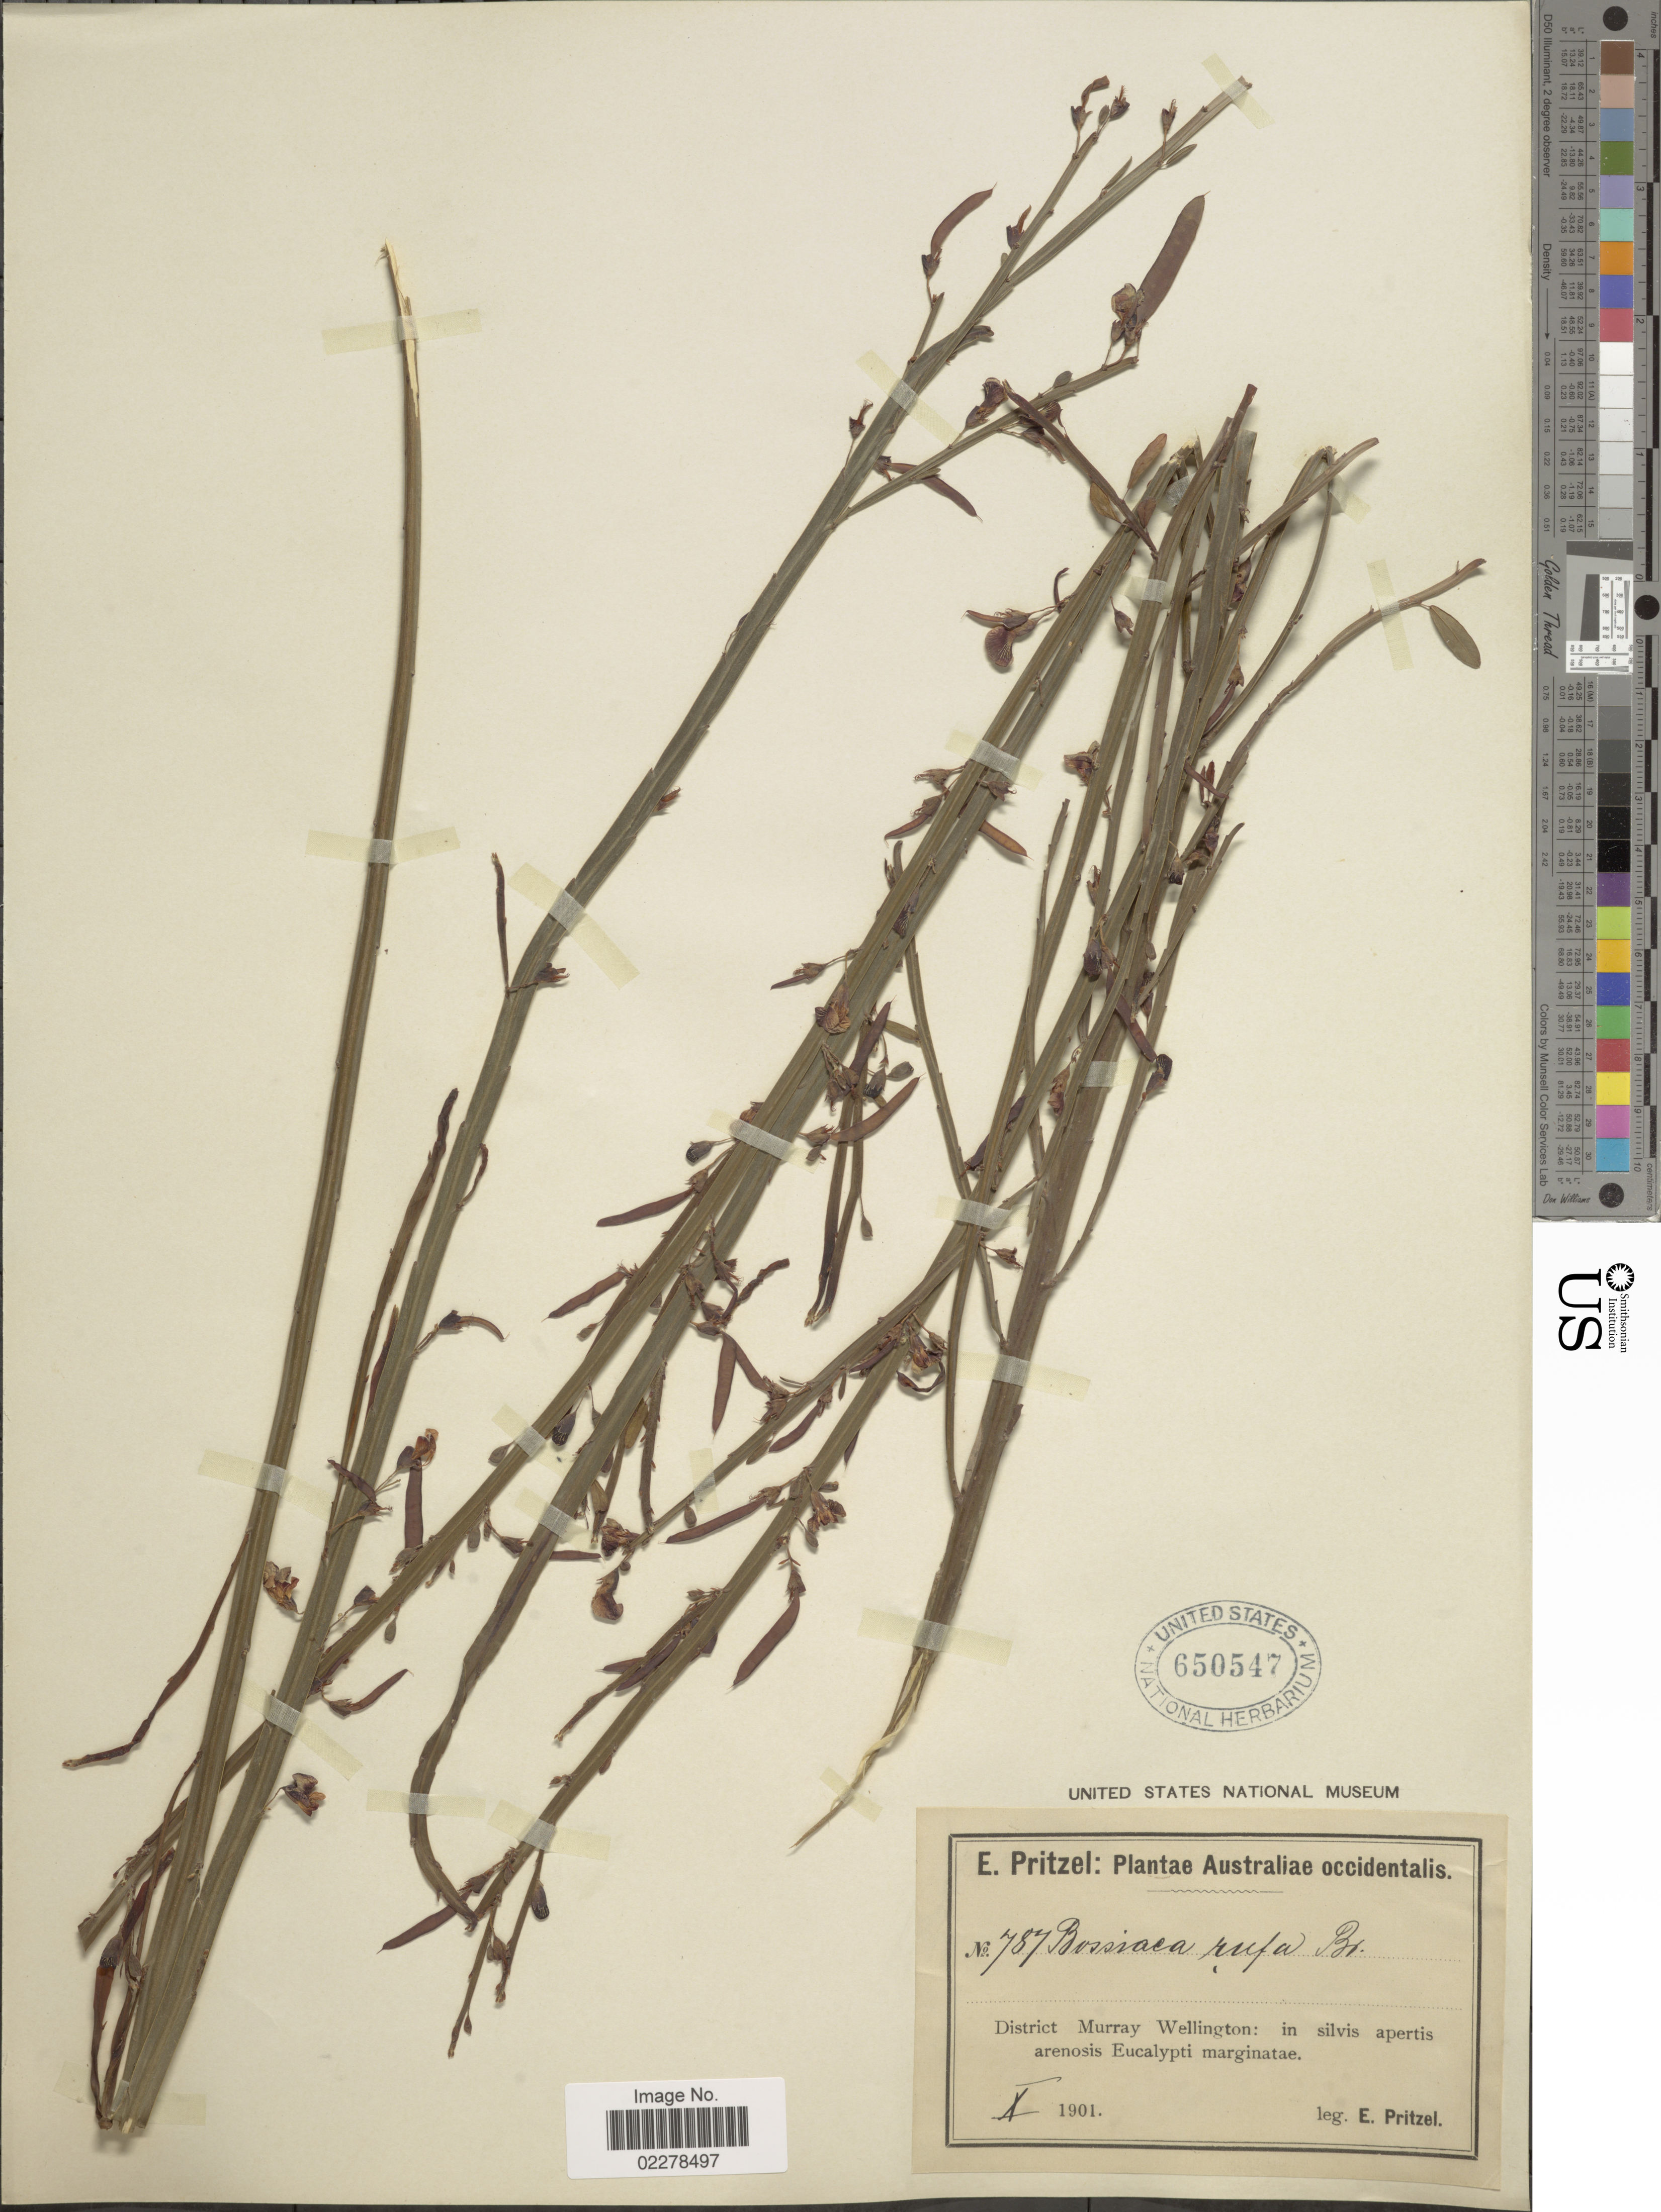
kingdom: Plantae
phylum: Tracheophyta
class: Magnoliopsida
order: Fabales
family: Fabaceae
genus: Bossiaea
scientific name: Bossiaea rufa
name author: R. Br.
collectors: E. G. Pritzel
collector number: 787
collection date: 1901-10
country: Australia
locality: Australiae occidentalis. District Murray Wellington.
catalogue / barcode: US 650547